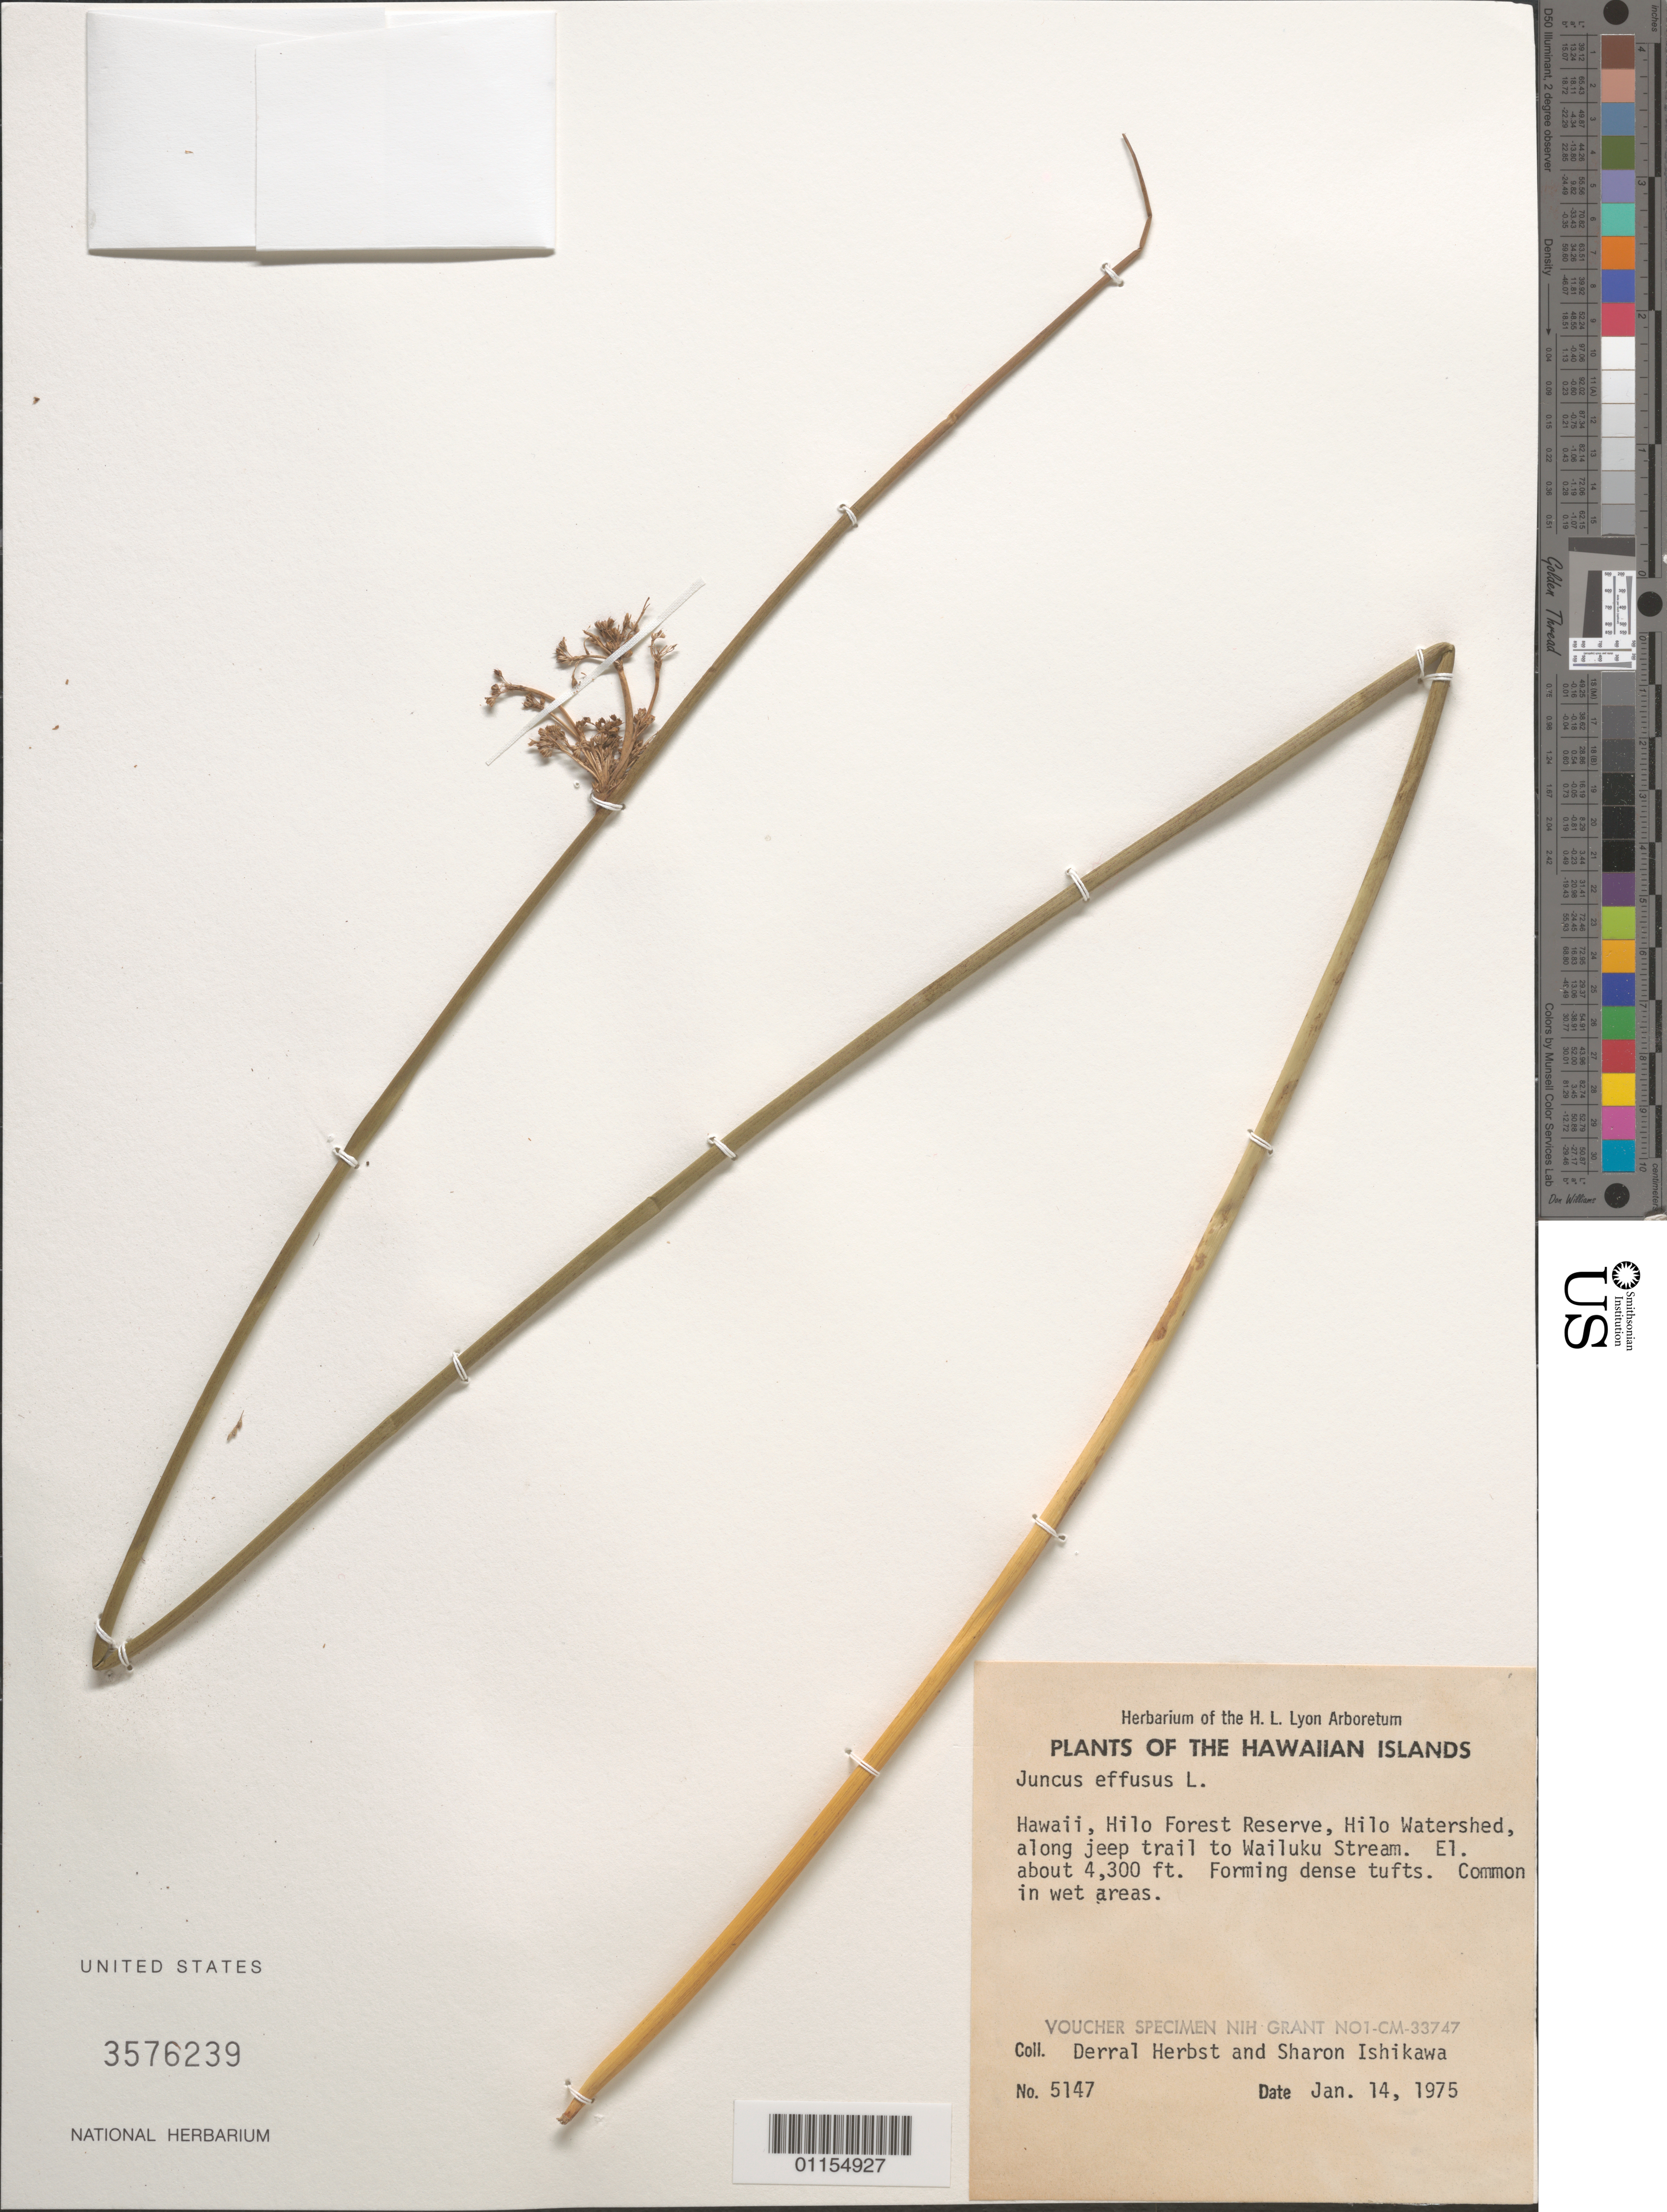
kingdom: Plantae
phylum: Tracheophyta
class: Liliopsida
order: Poales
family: Juncaceae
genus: Juncus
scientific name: Juncus effusus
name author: L.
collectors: D. R. Herbst & S. Ishikawa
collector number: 5147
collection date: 1975-01-14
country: United States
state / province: Hawaii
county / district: Hawaii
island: Hawaii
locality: Hilo Forest Reserve, Hilo Watershed, along jeep trail to Wailuku Stream.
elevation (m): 1311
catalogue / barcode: US 3576239